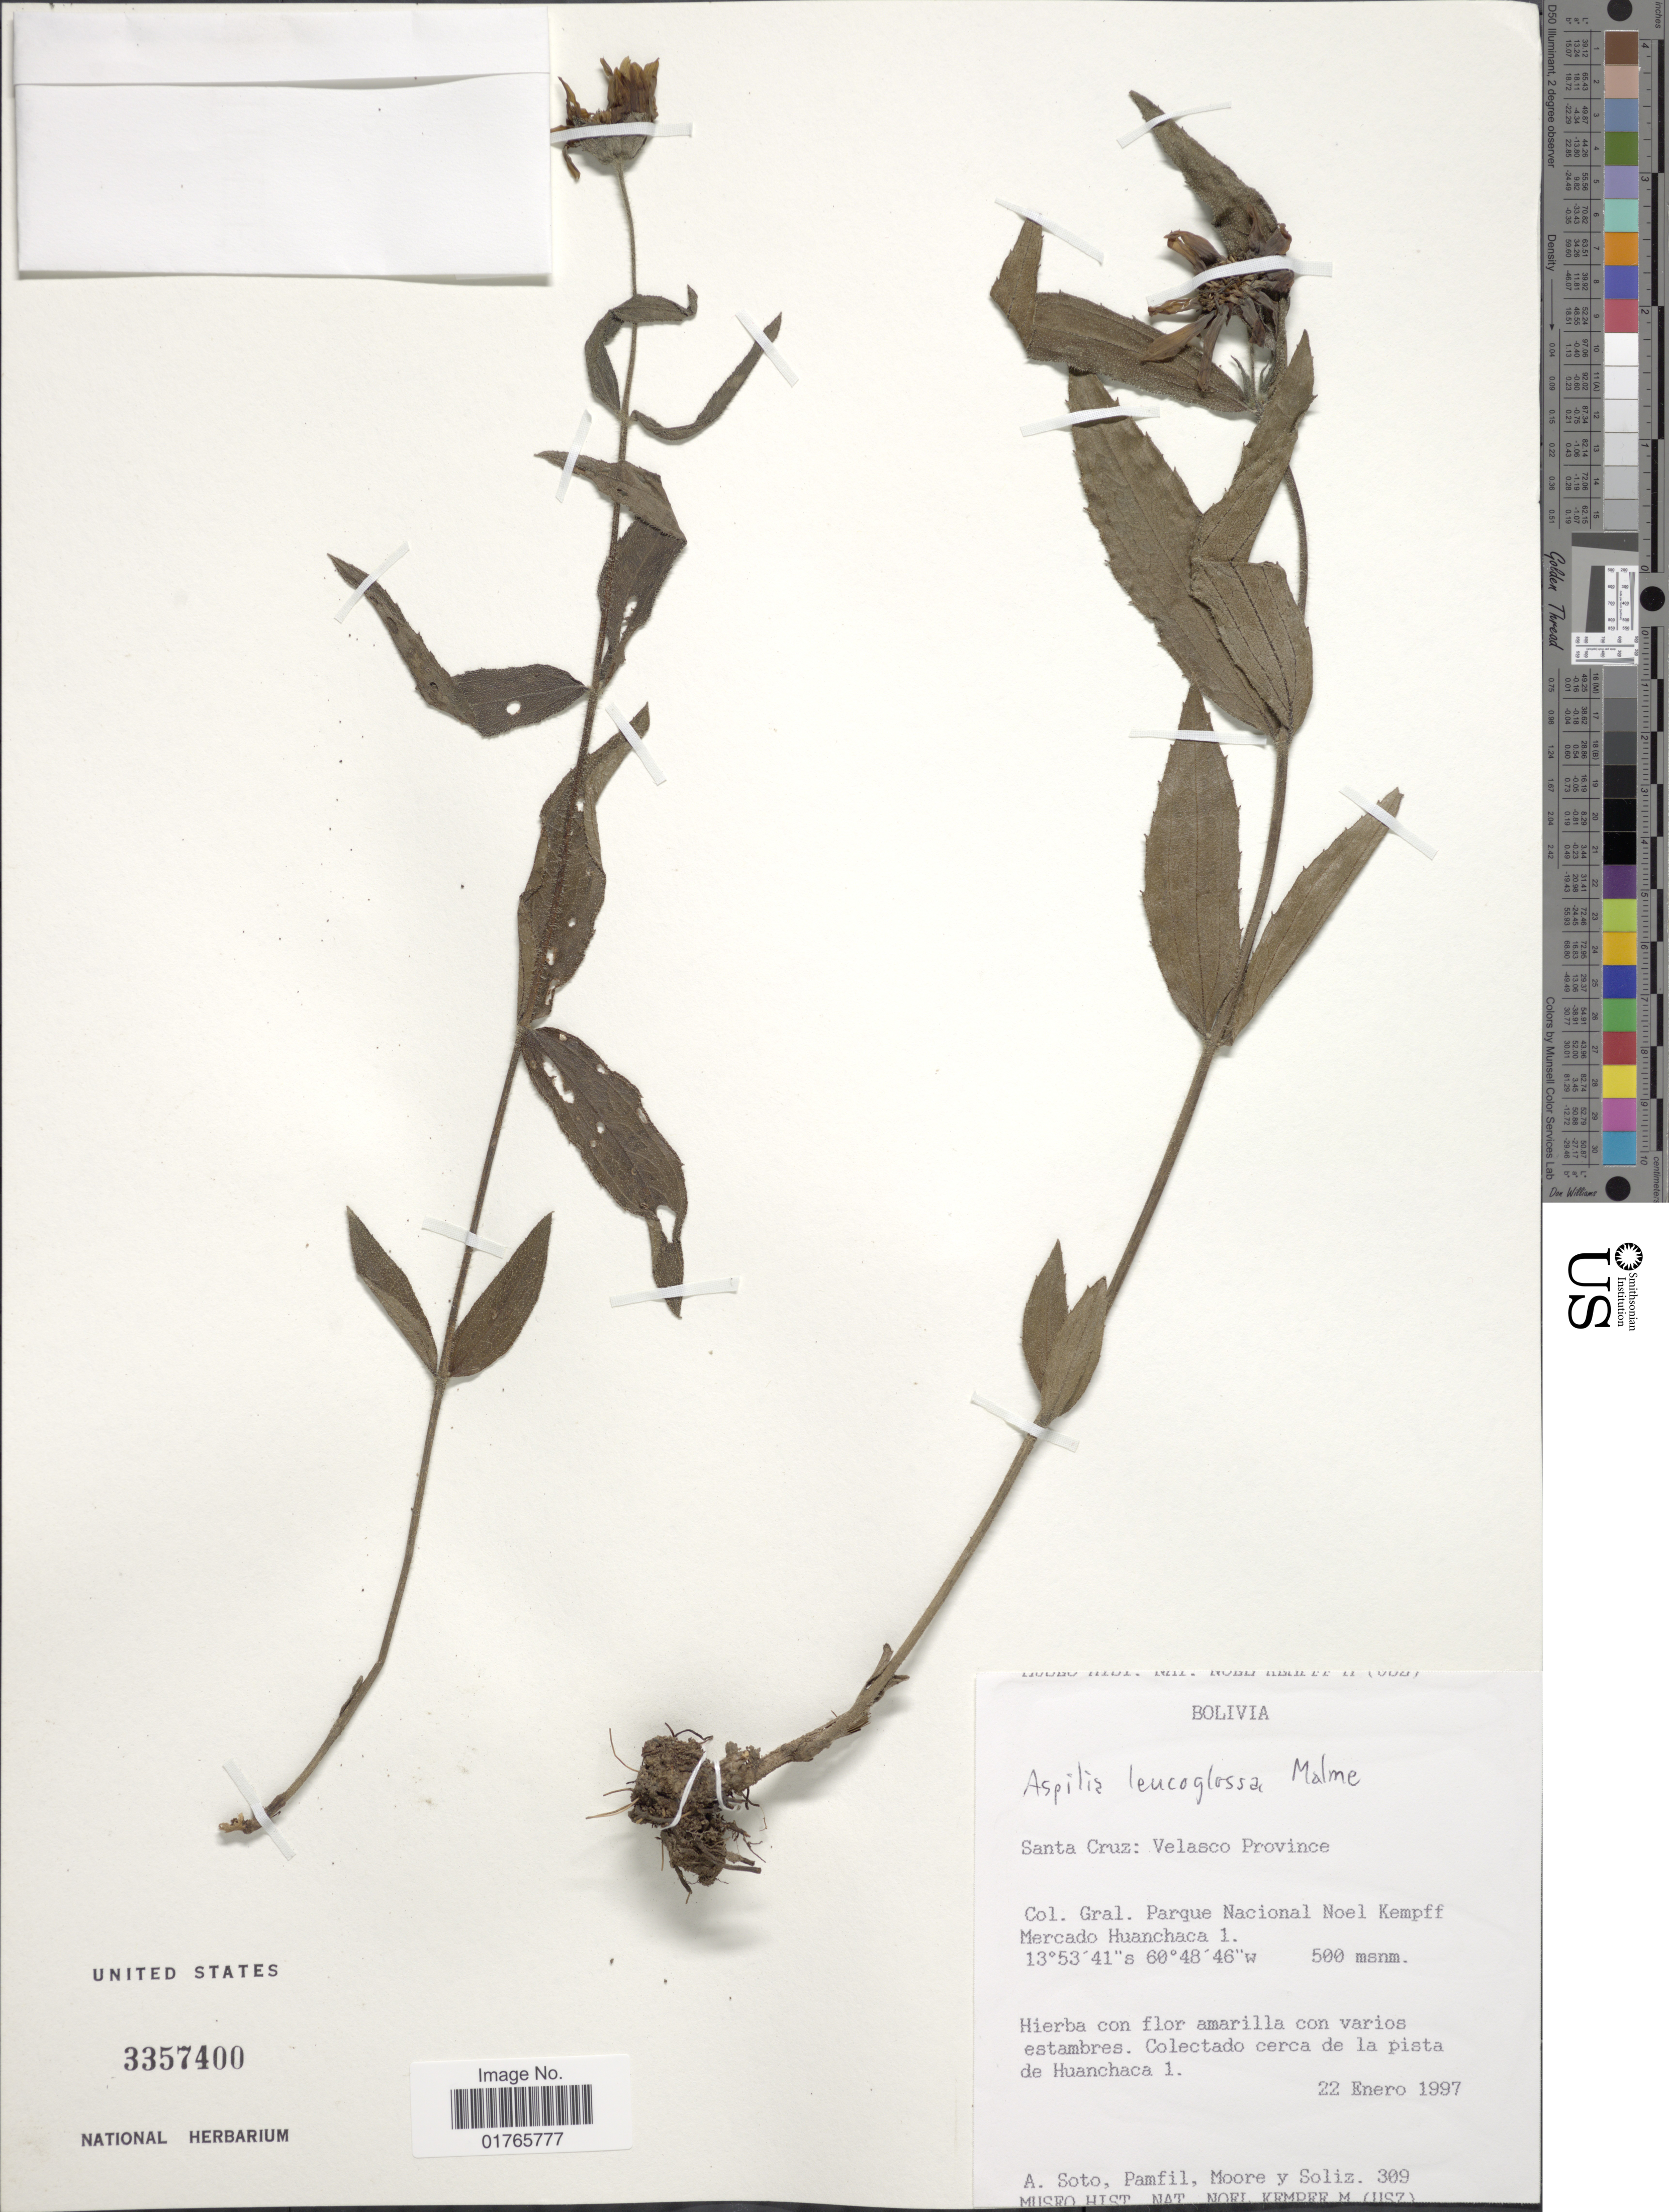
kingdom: Plantae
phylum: Tracheophyta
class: Magnoliopsida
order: Asterales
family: Asteraceae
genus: Aspilia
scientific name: Aspilia leucoglossa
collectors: A. Soto, -. Pamfil, -. Moore & Soliz, --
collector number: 309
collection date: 1997-01-22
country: Bolivia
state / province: Santa Cruz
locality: Velasco Province, Gral. Parque Nacional Noel Kempff Mercado Huanchaca 1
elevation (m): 500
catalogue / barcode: US 3357400